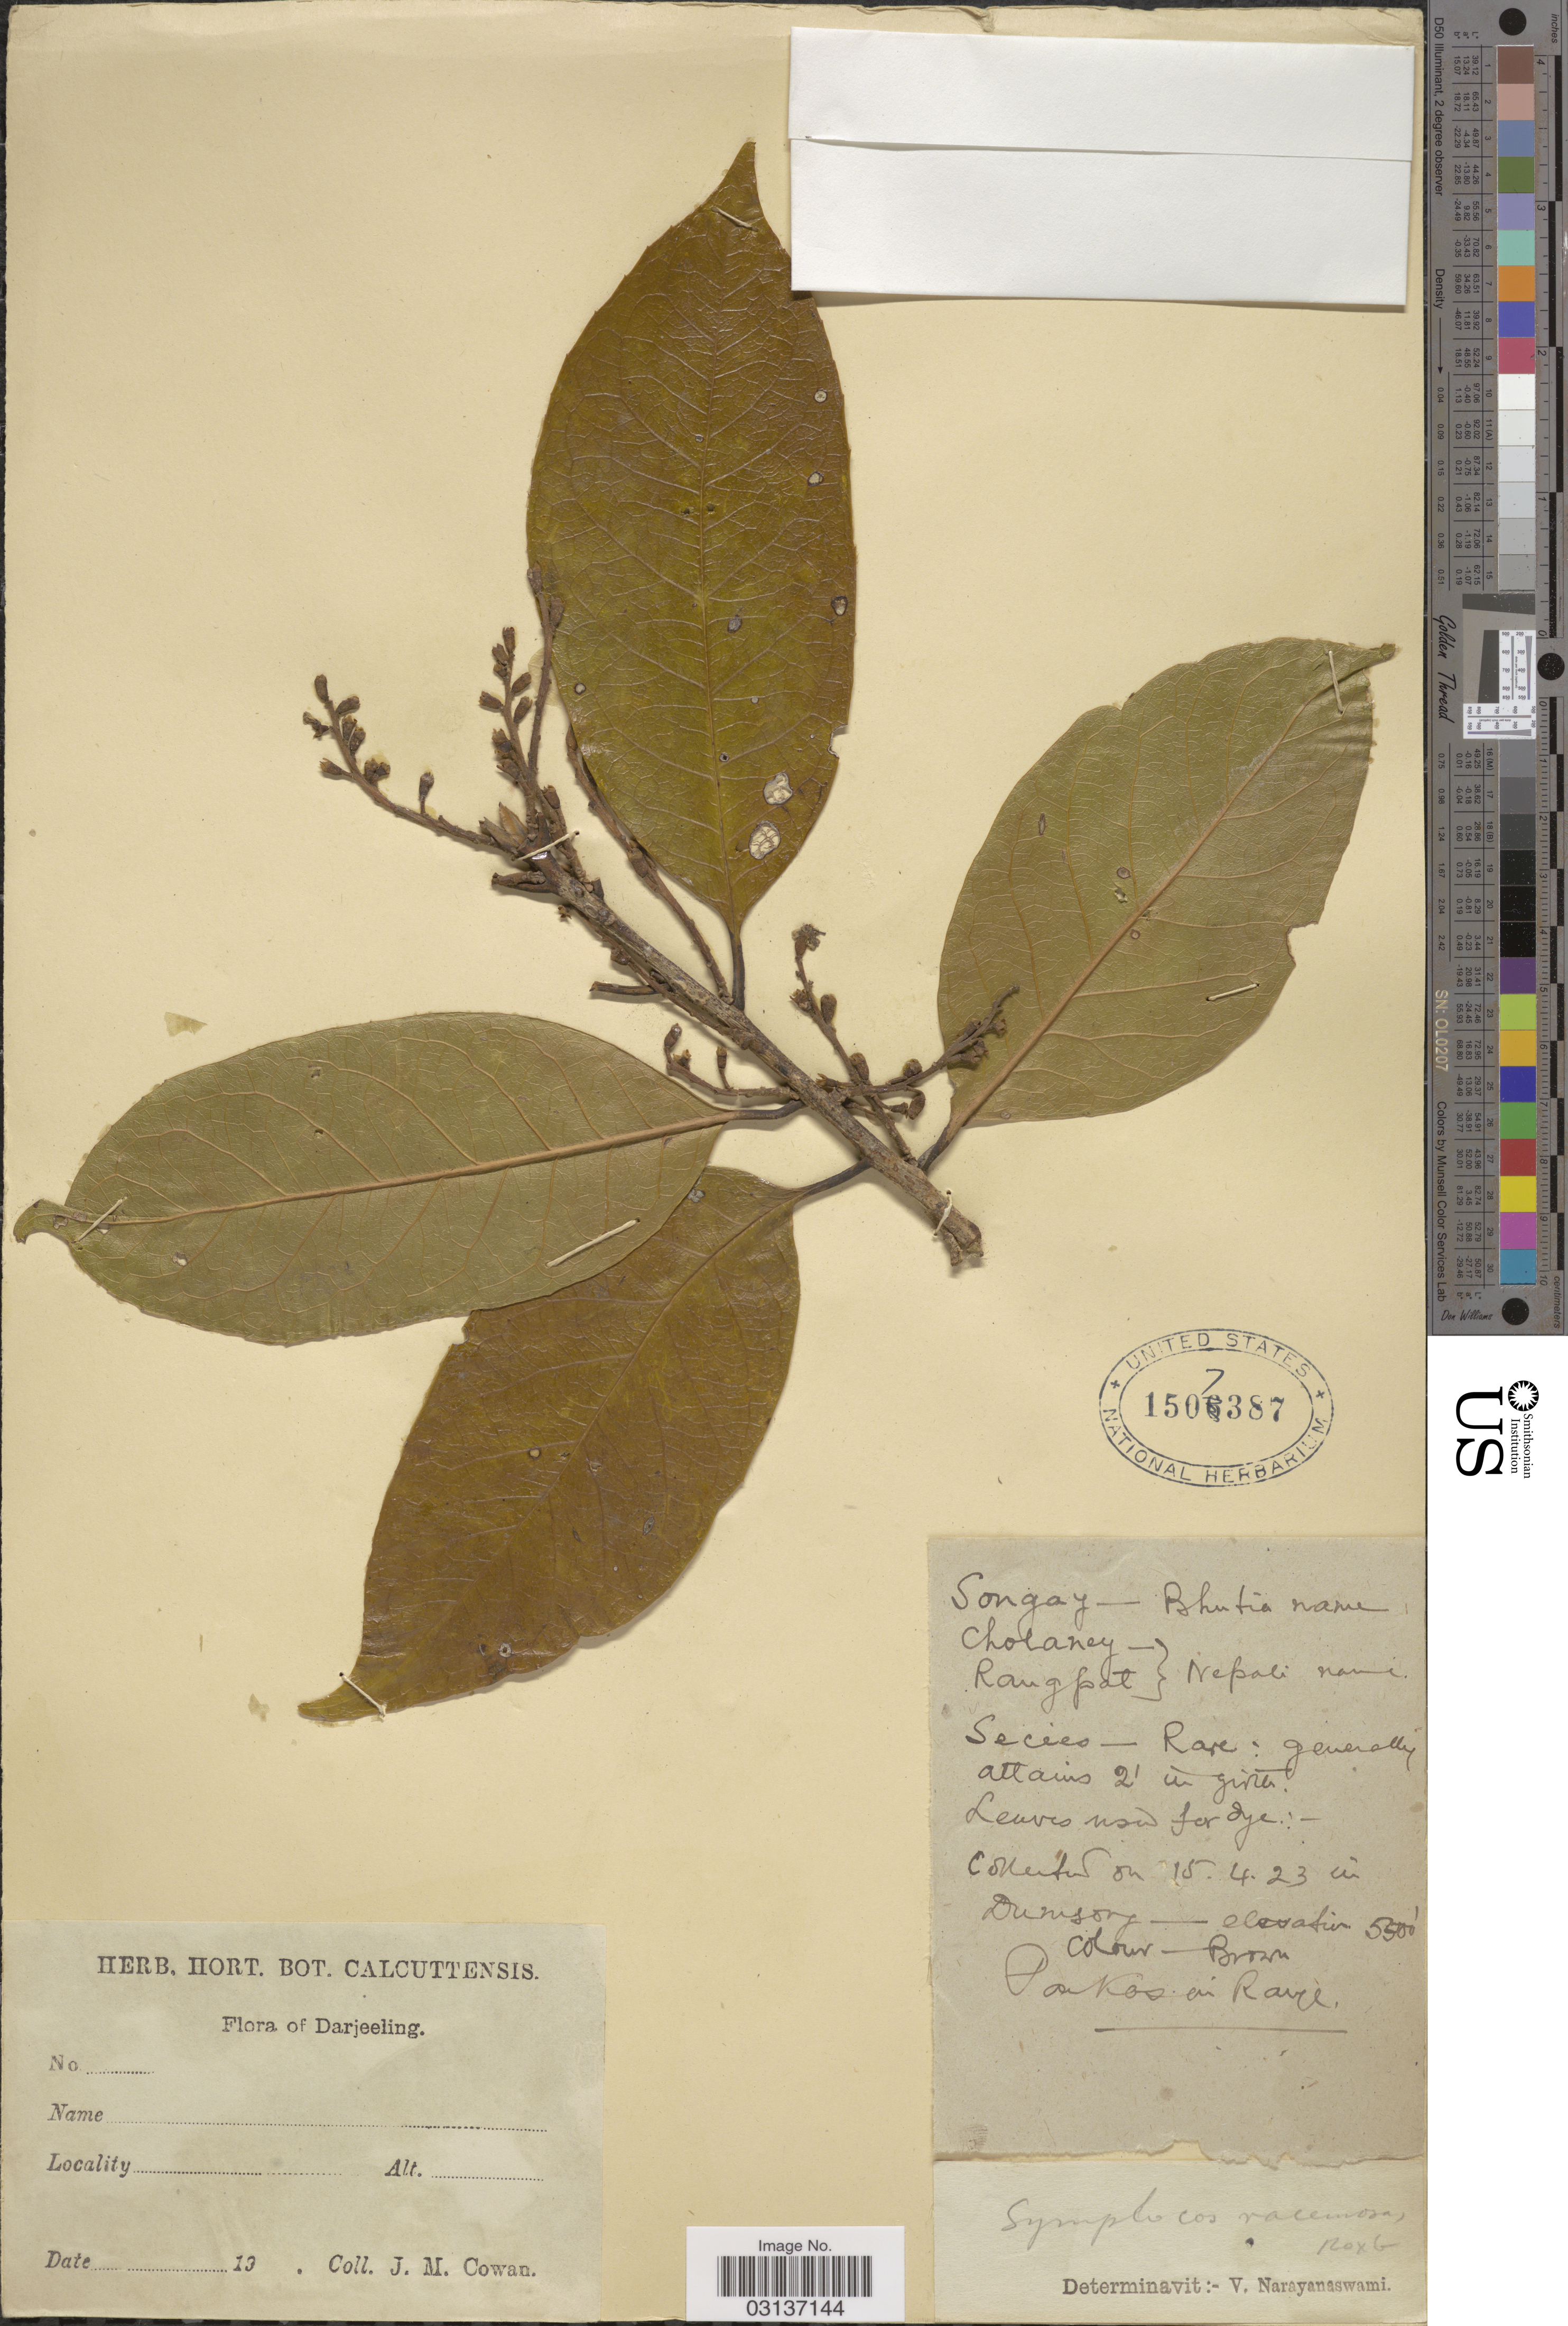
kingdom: Plantae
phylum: Tracheophyta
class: Magnoliopsida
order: Ericales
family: Symplocaceae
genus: Symplocos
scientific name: Symplocos racemosa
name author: Roxb.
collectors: J. M. Cowan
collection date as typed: Transcribed d/m/y: 15/4/23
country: India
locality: Darjeeling. Dumsong.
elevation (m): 1676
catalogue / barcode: US 1507387